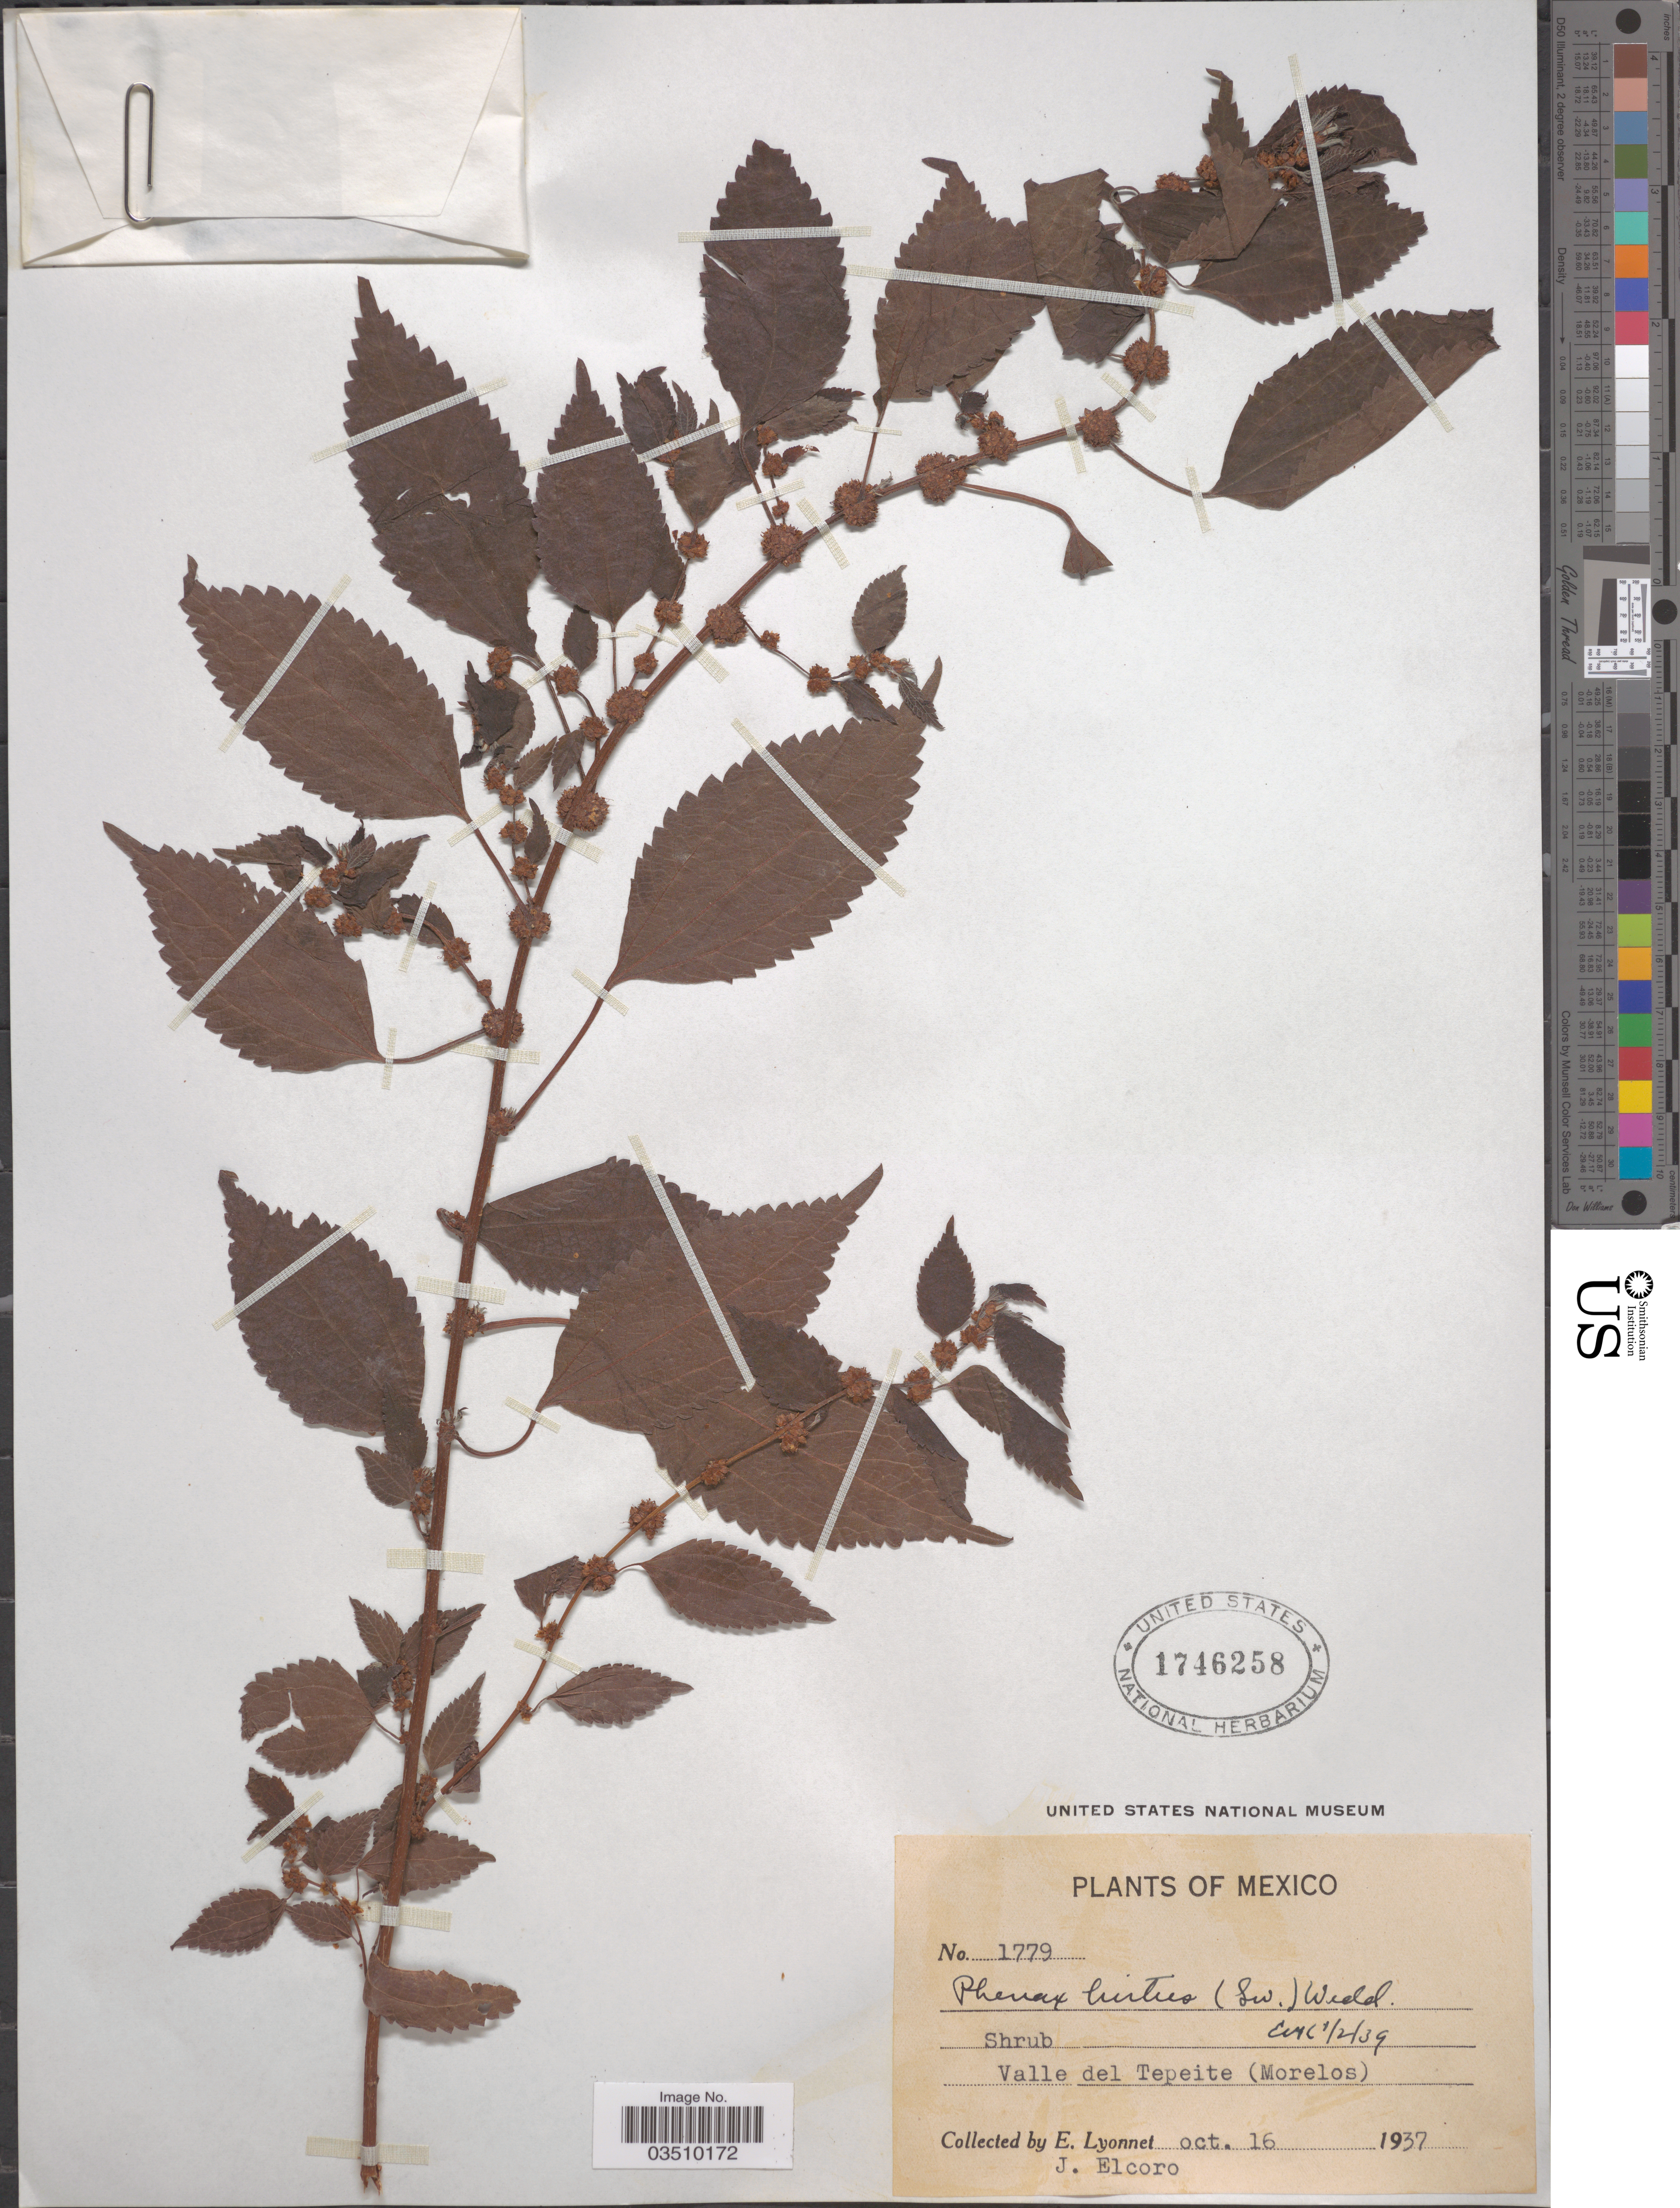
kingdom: Plantae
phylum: Tracheophyta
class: Magnoliopsida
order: Rosales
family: Urticaceae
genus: Phenax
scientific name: Phenax hirtus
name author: (Sw.) Wedd.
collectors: E. Lyonnet & J. Elcoro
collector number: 1779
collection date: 1937-10-16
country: Mexico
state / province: Morelos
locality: Valle del Tepeite.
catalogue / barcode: US 1746258